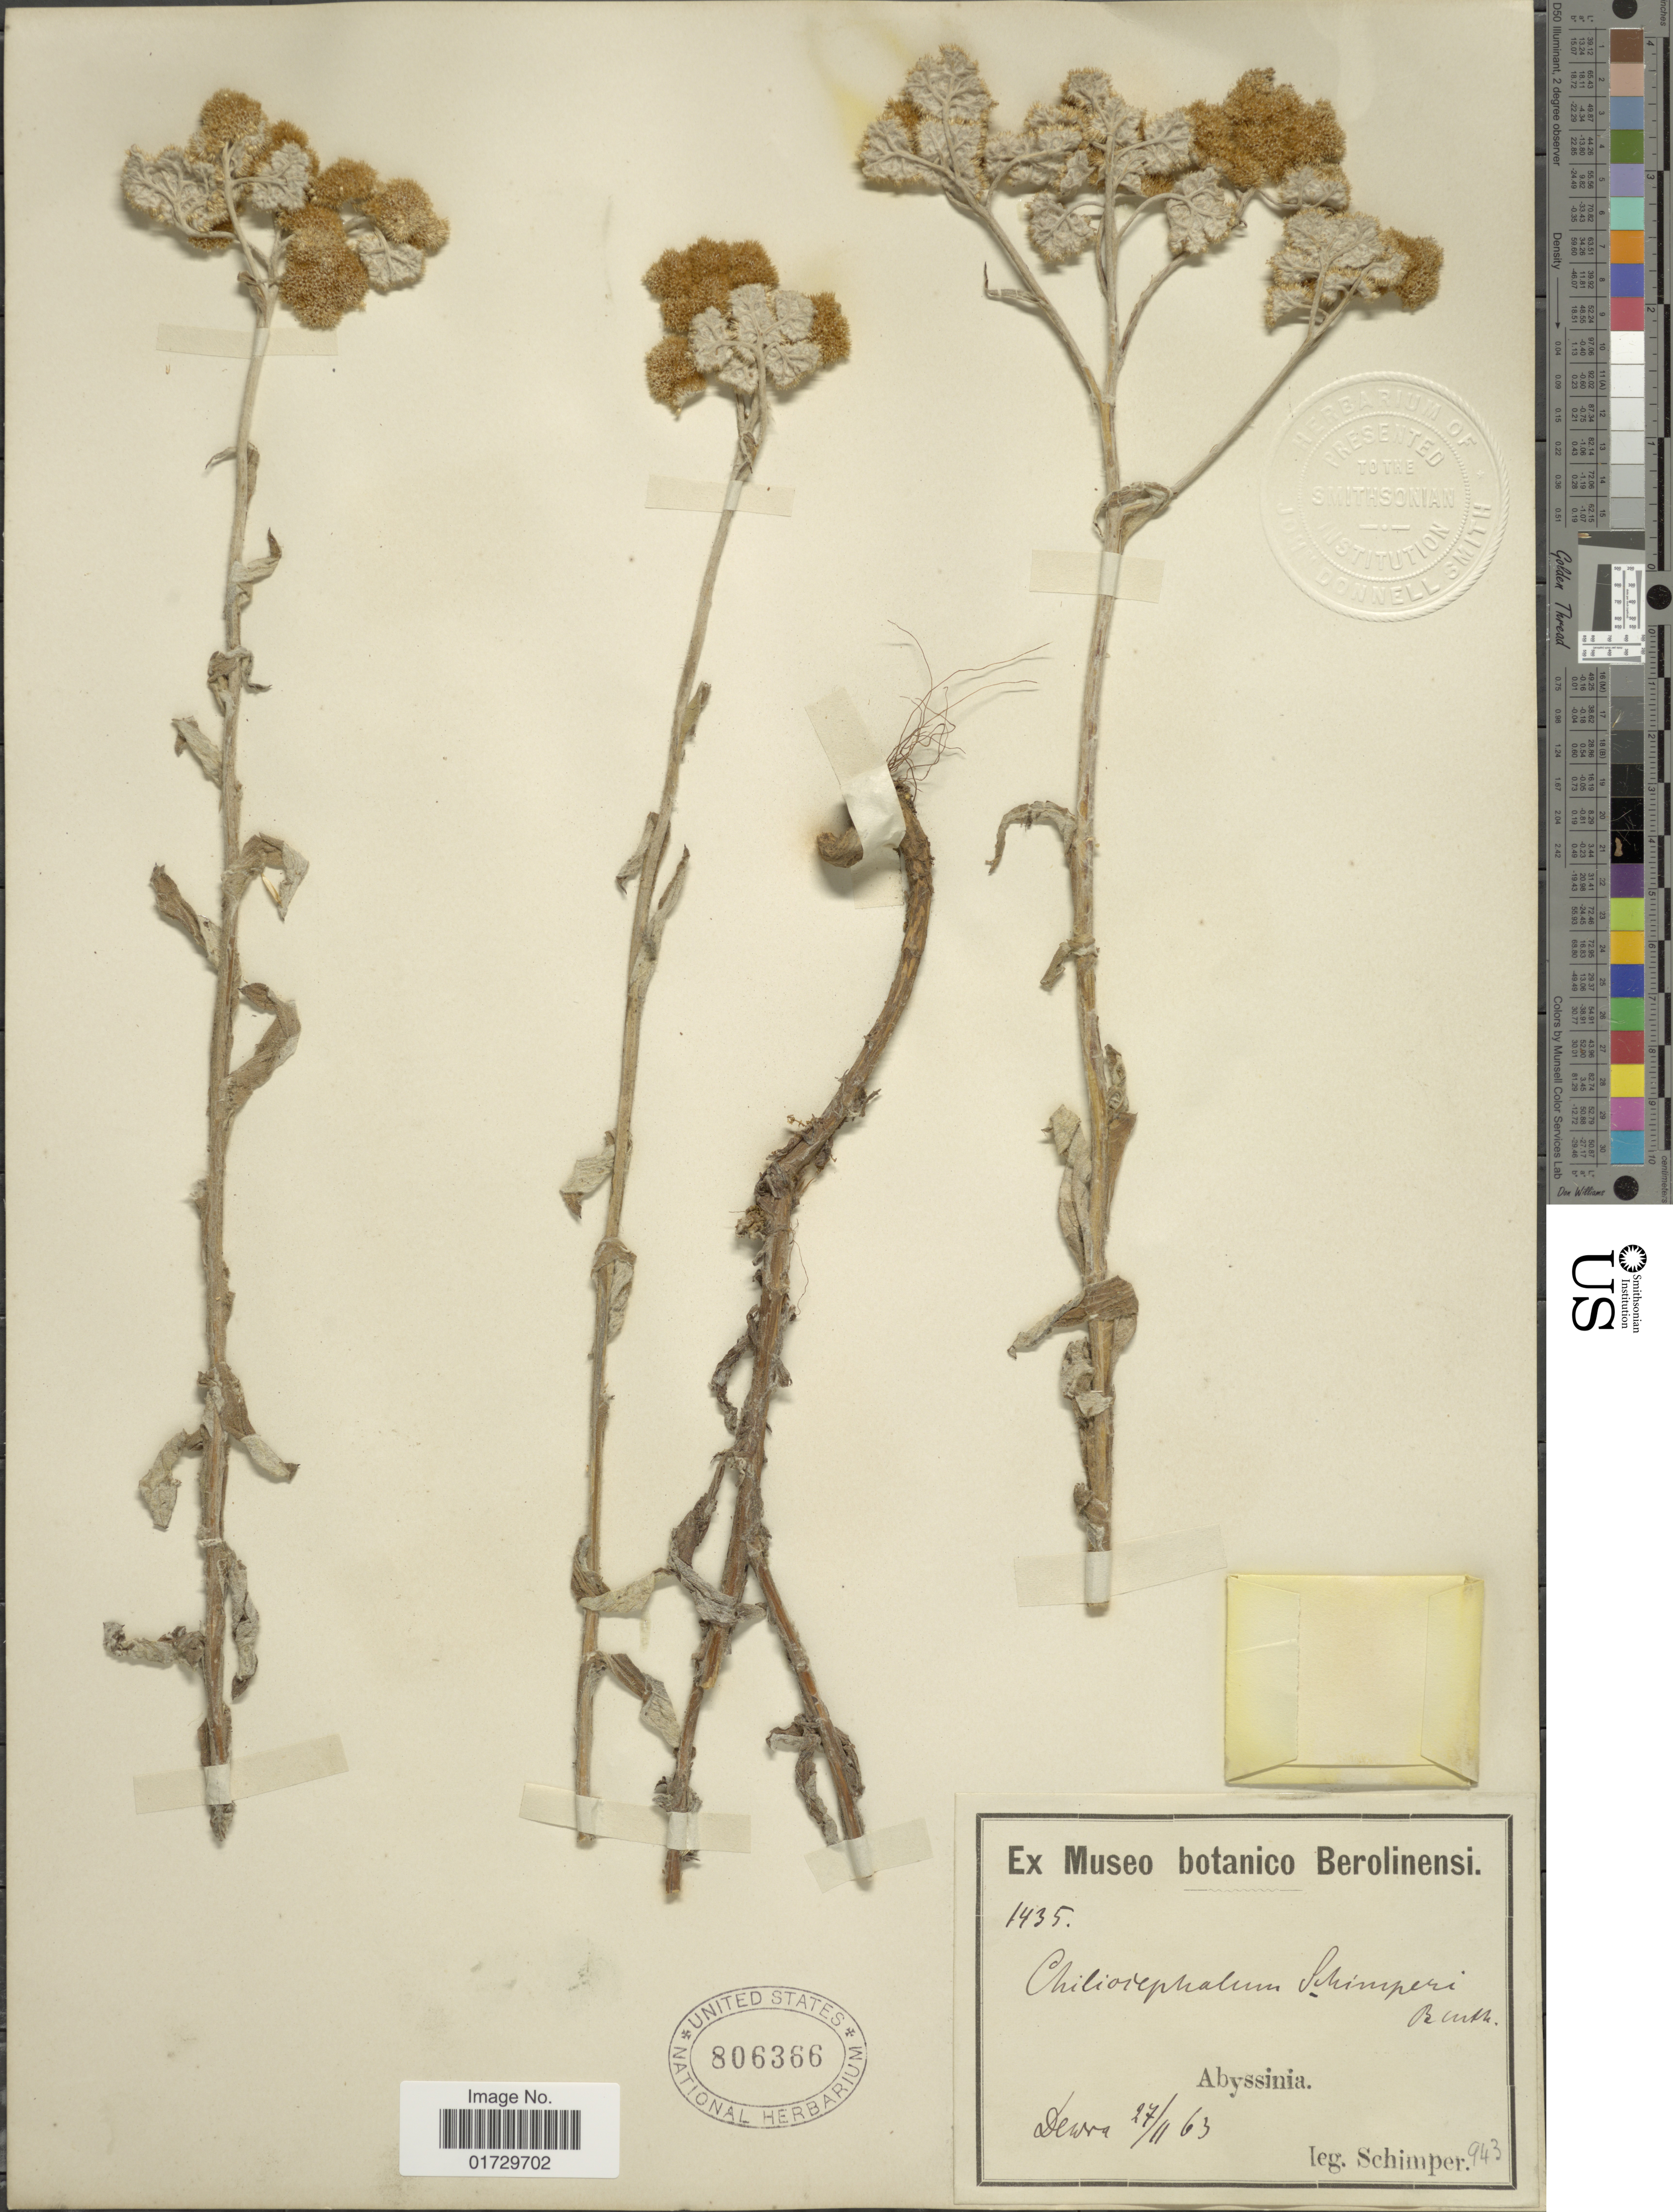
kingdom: Plantae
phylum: Tracheophyta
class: Magnoliopsida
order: Asterales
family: Asteraceae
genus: Chiliocephalum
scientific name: Chiliocephalum schimperi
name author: Benth.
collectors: -. Schimper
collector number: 1435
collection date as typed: Transcribed d/m/y: 27/11/63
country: Eritrea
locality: Dewra, Abyssinia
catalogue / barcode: US 806366